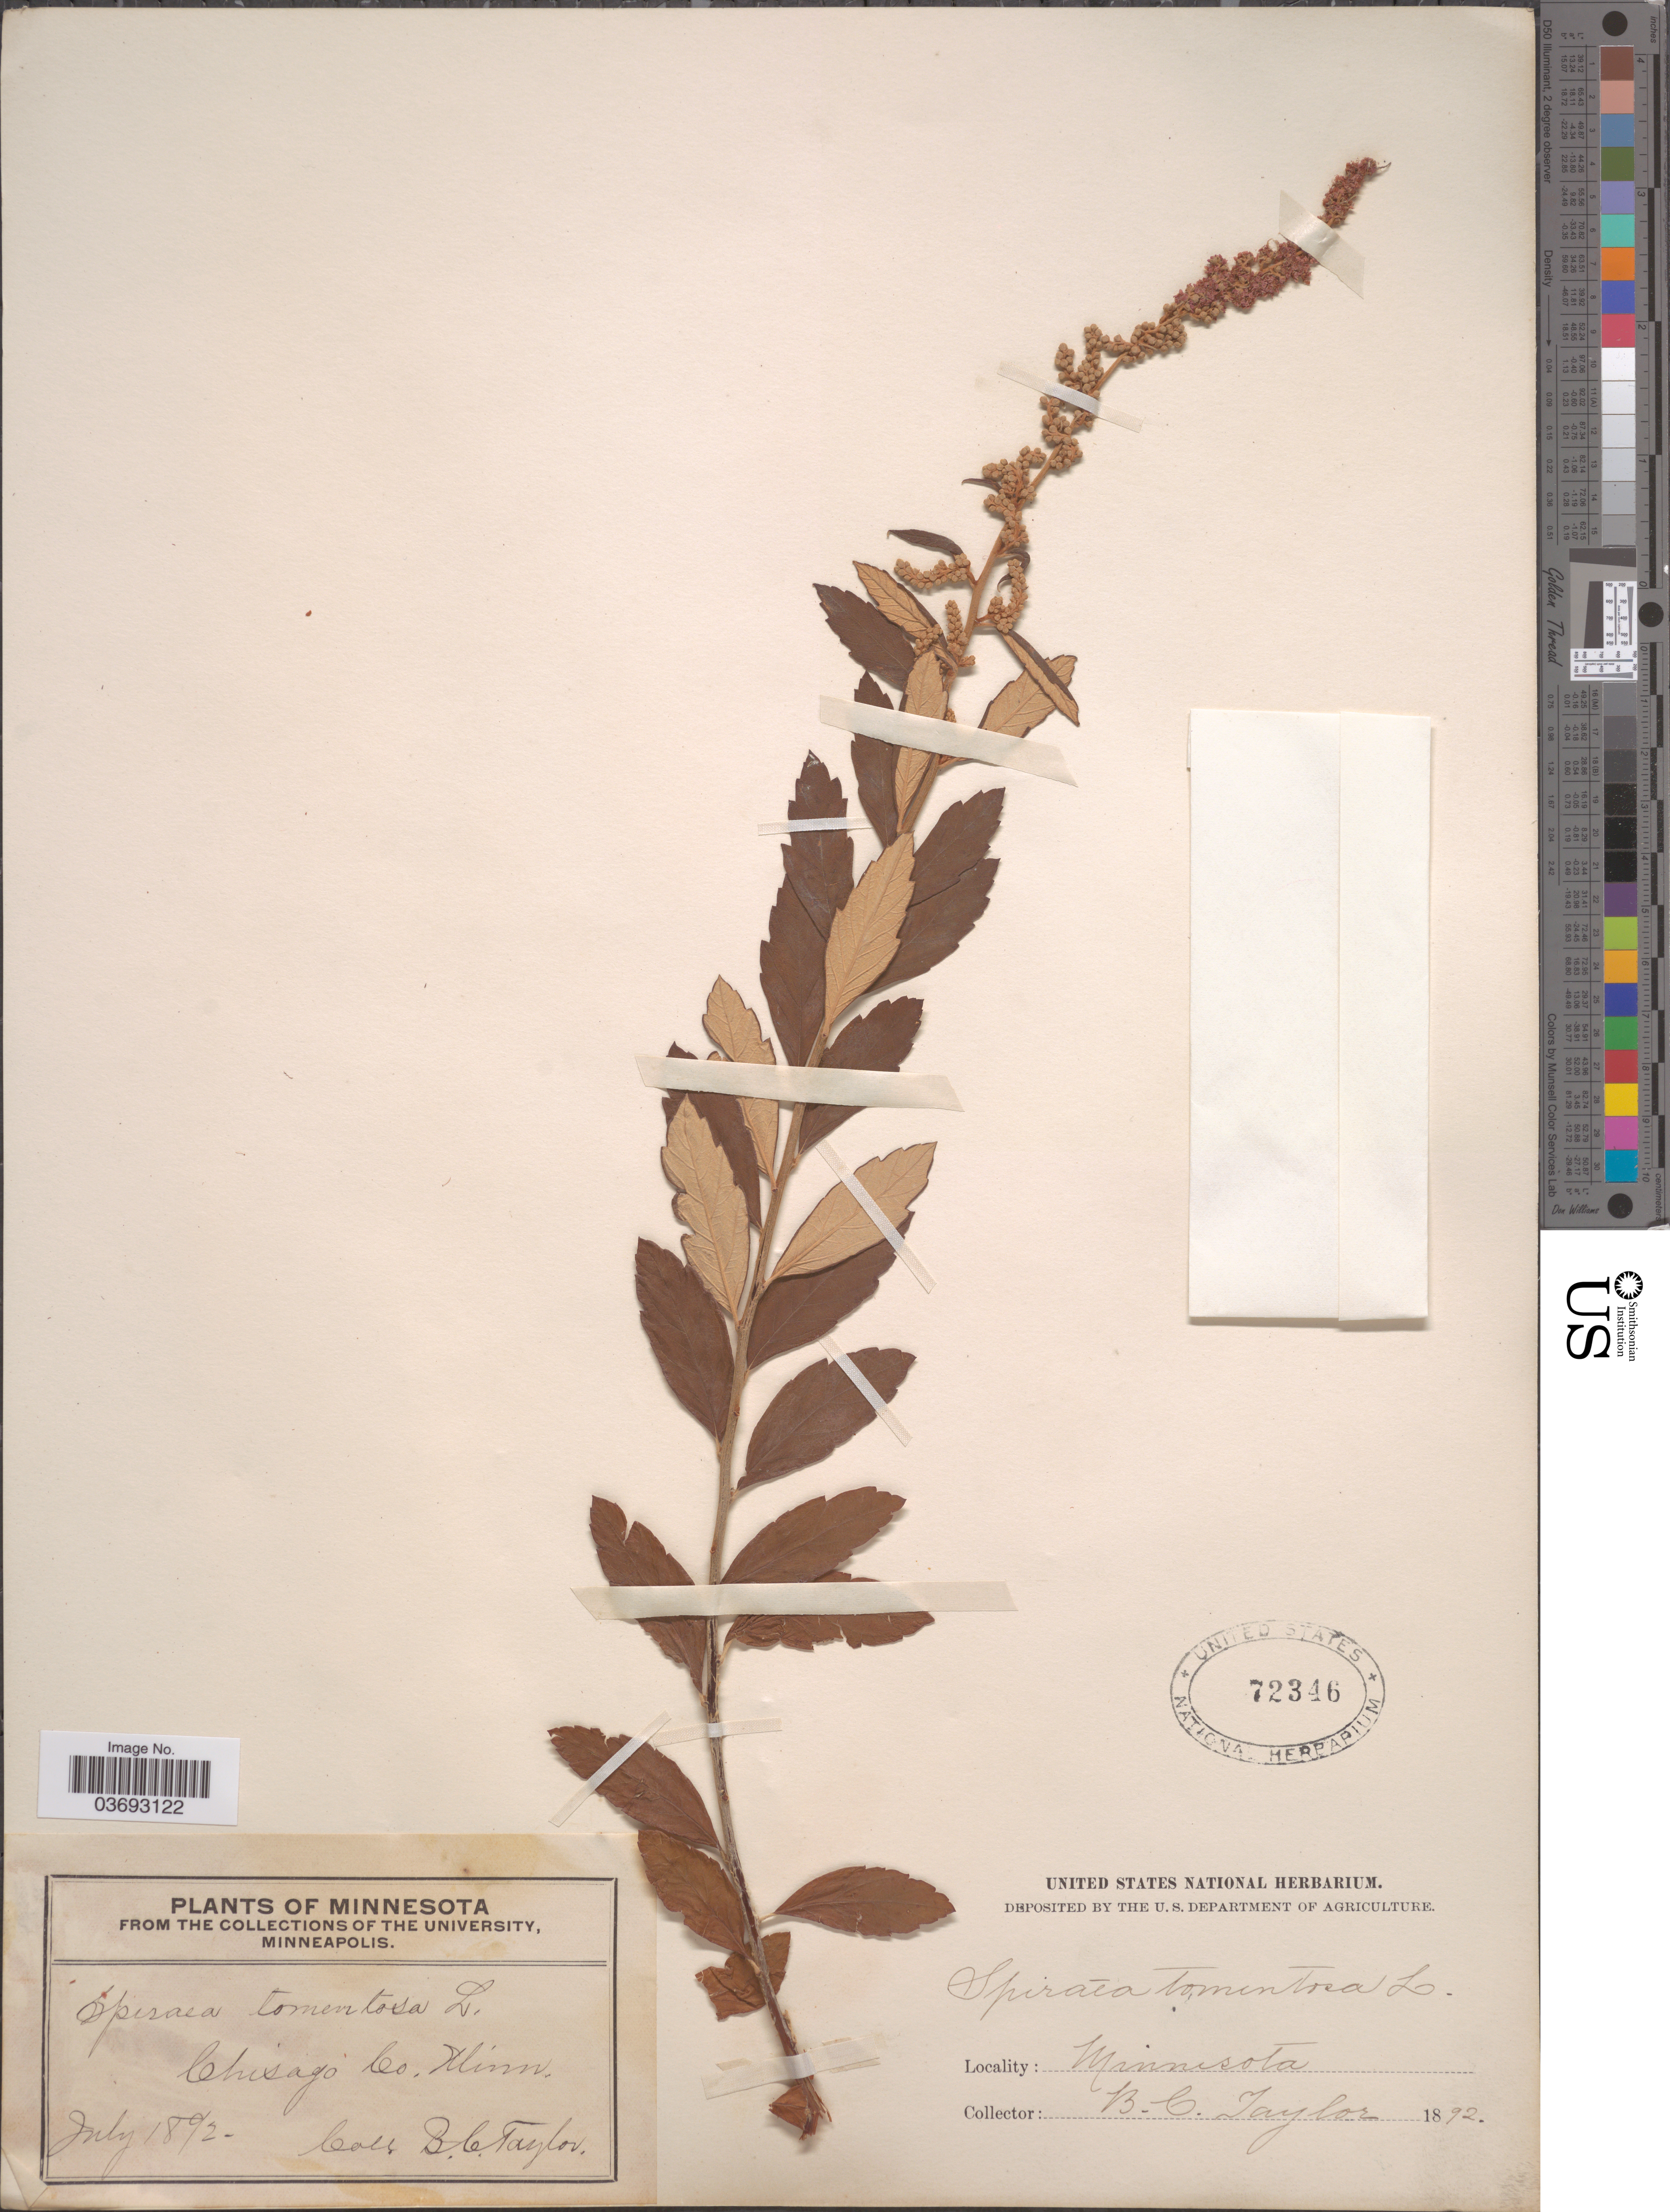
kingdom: Plantae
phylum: Tracheophyta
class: Magnoliopsida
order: Rosales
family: Rosaceae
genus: Spiraea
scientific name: Spiraea tomentosa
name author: L.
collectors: B. C. Taylor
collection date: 1892-07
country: United States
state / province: Minnesota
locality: Chisago Co.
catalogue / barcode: US 72346